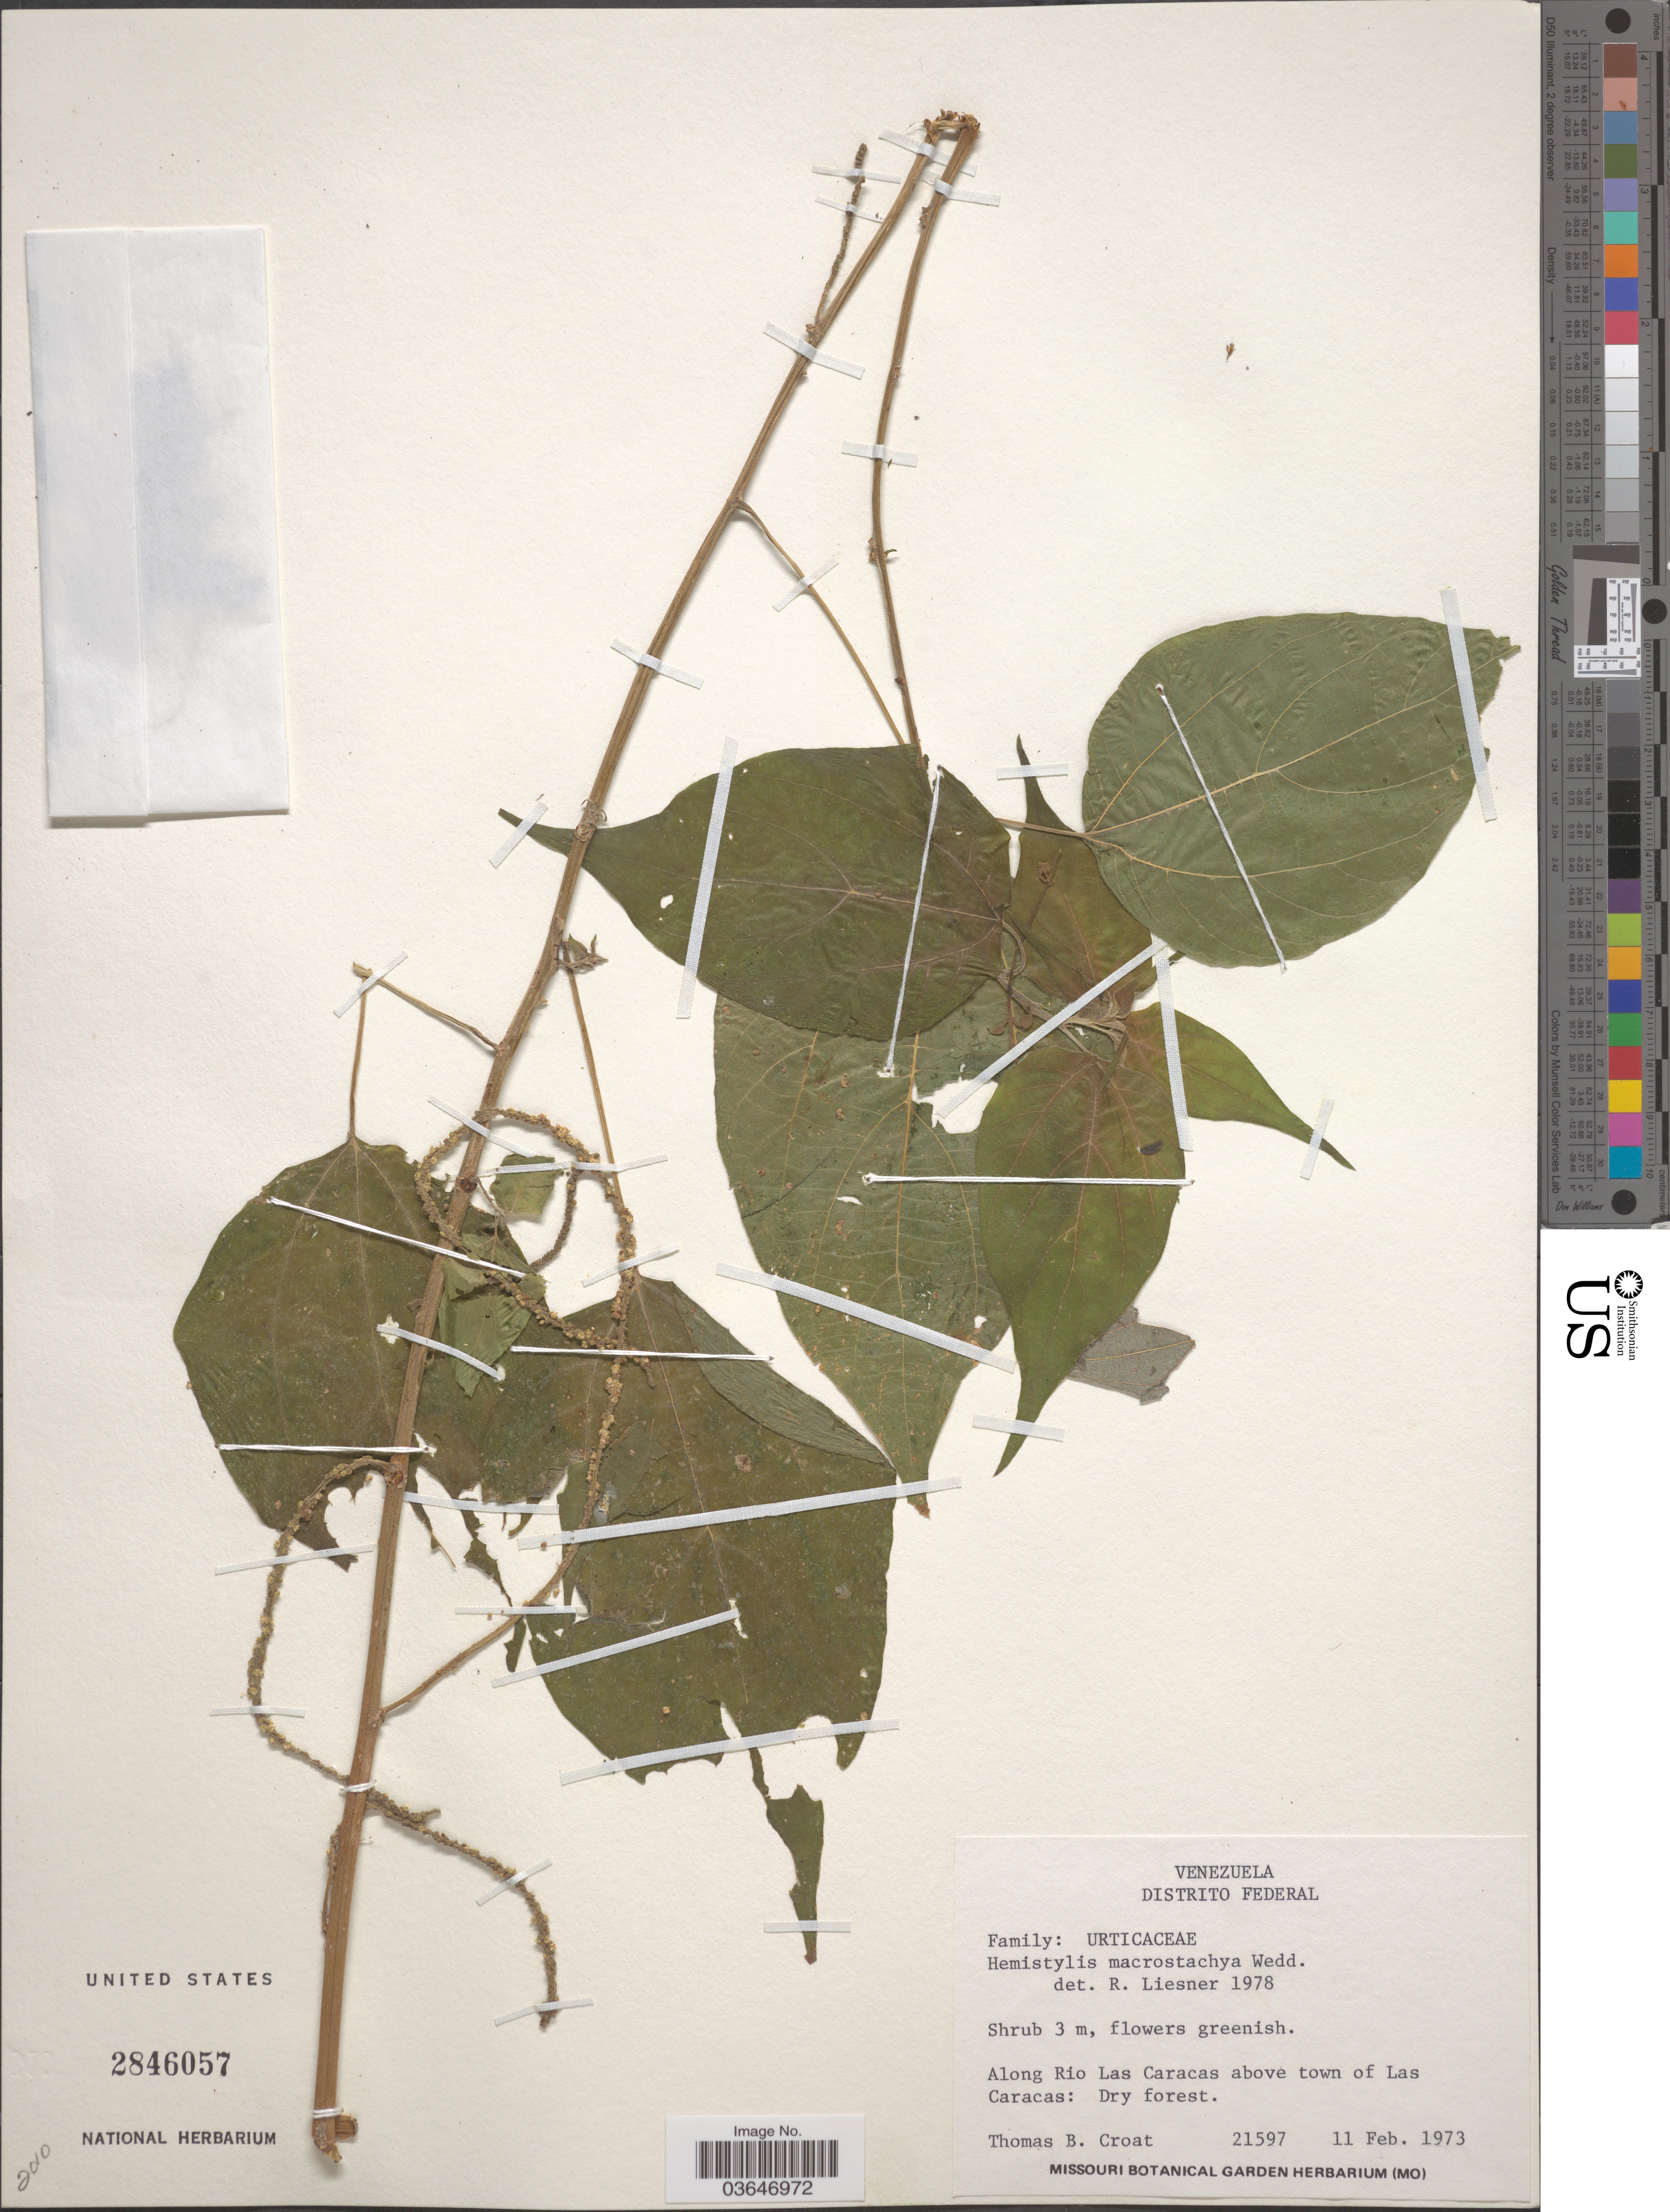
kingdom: Plantae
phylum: Tracheophyta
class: Magnoliopsida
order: Rosales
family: Urticaceae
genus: Hemistylus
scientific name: Hemistylus macrostachya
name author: Wedd.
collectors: T. B. Croat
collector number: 21597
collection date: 1973-02-11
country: Venezuela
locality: Distrito Federal. Along Rio Las Caracas above town of Las Caracas.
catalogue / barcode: US 2846057